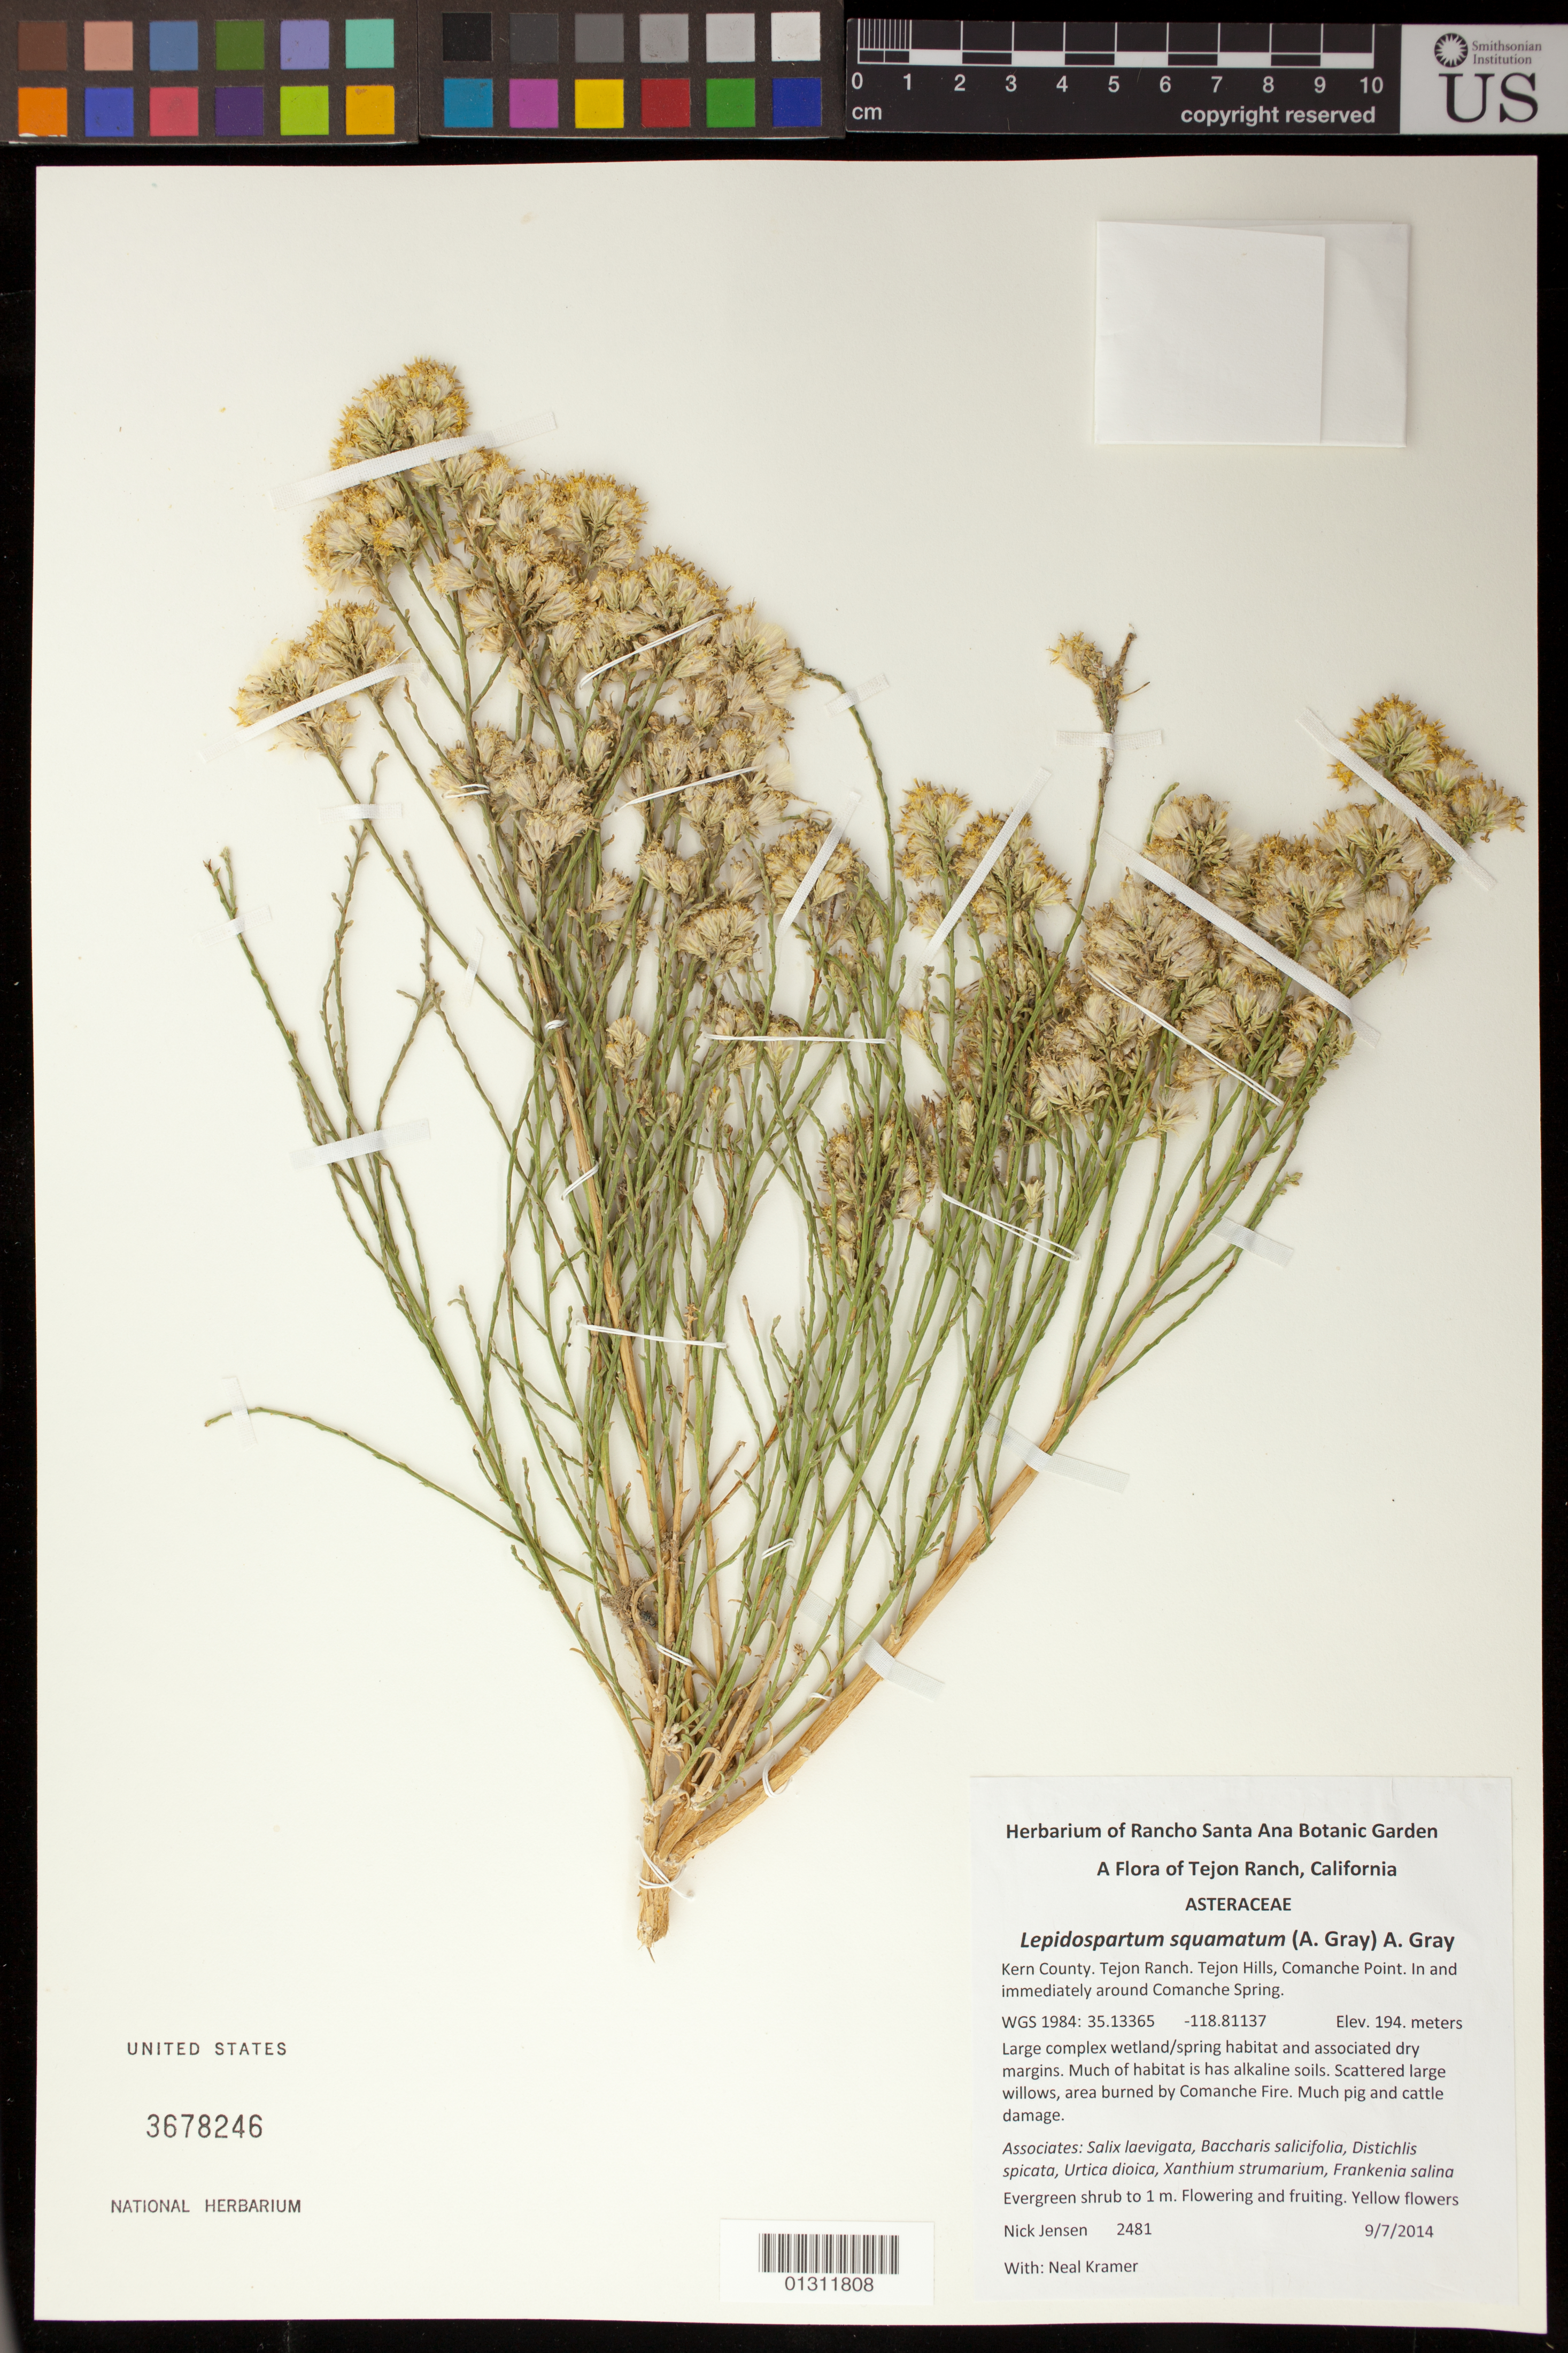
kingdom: Plantae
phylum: Tracheophyta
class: Magnoliopsida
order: Asterales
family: Asteraceae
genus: Lepidospartum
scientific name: Lepidospartum squamatum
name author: A. Gray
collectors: N. Jensen & N. Kramer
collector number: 2481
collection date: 2014-09-07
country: United States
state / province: California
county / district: Kern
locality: Tejon Ranch, Tejon Hills, Compache Point, around Compache Spring.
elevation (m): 194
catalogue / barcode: US 3678246